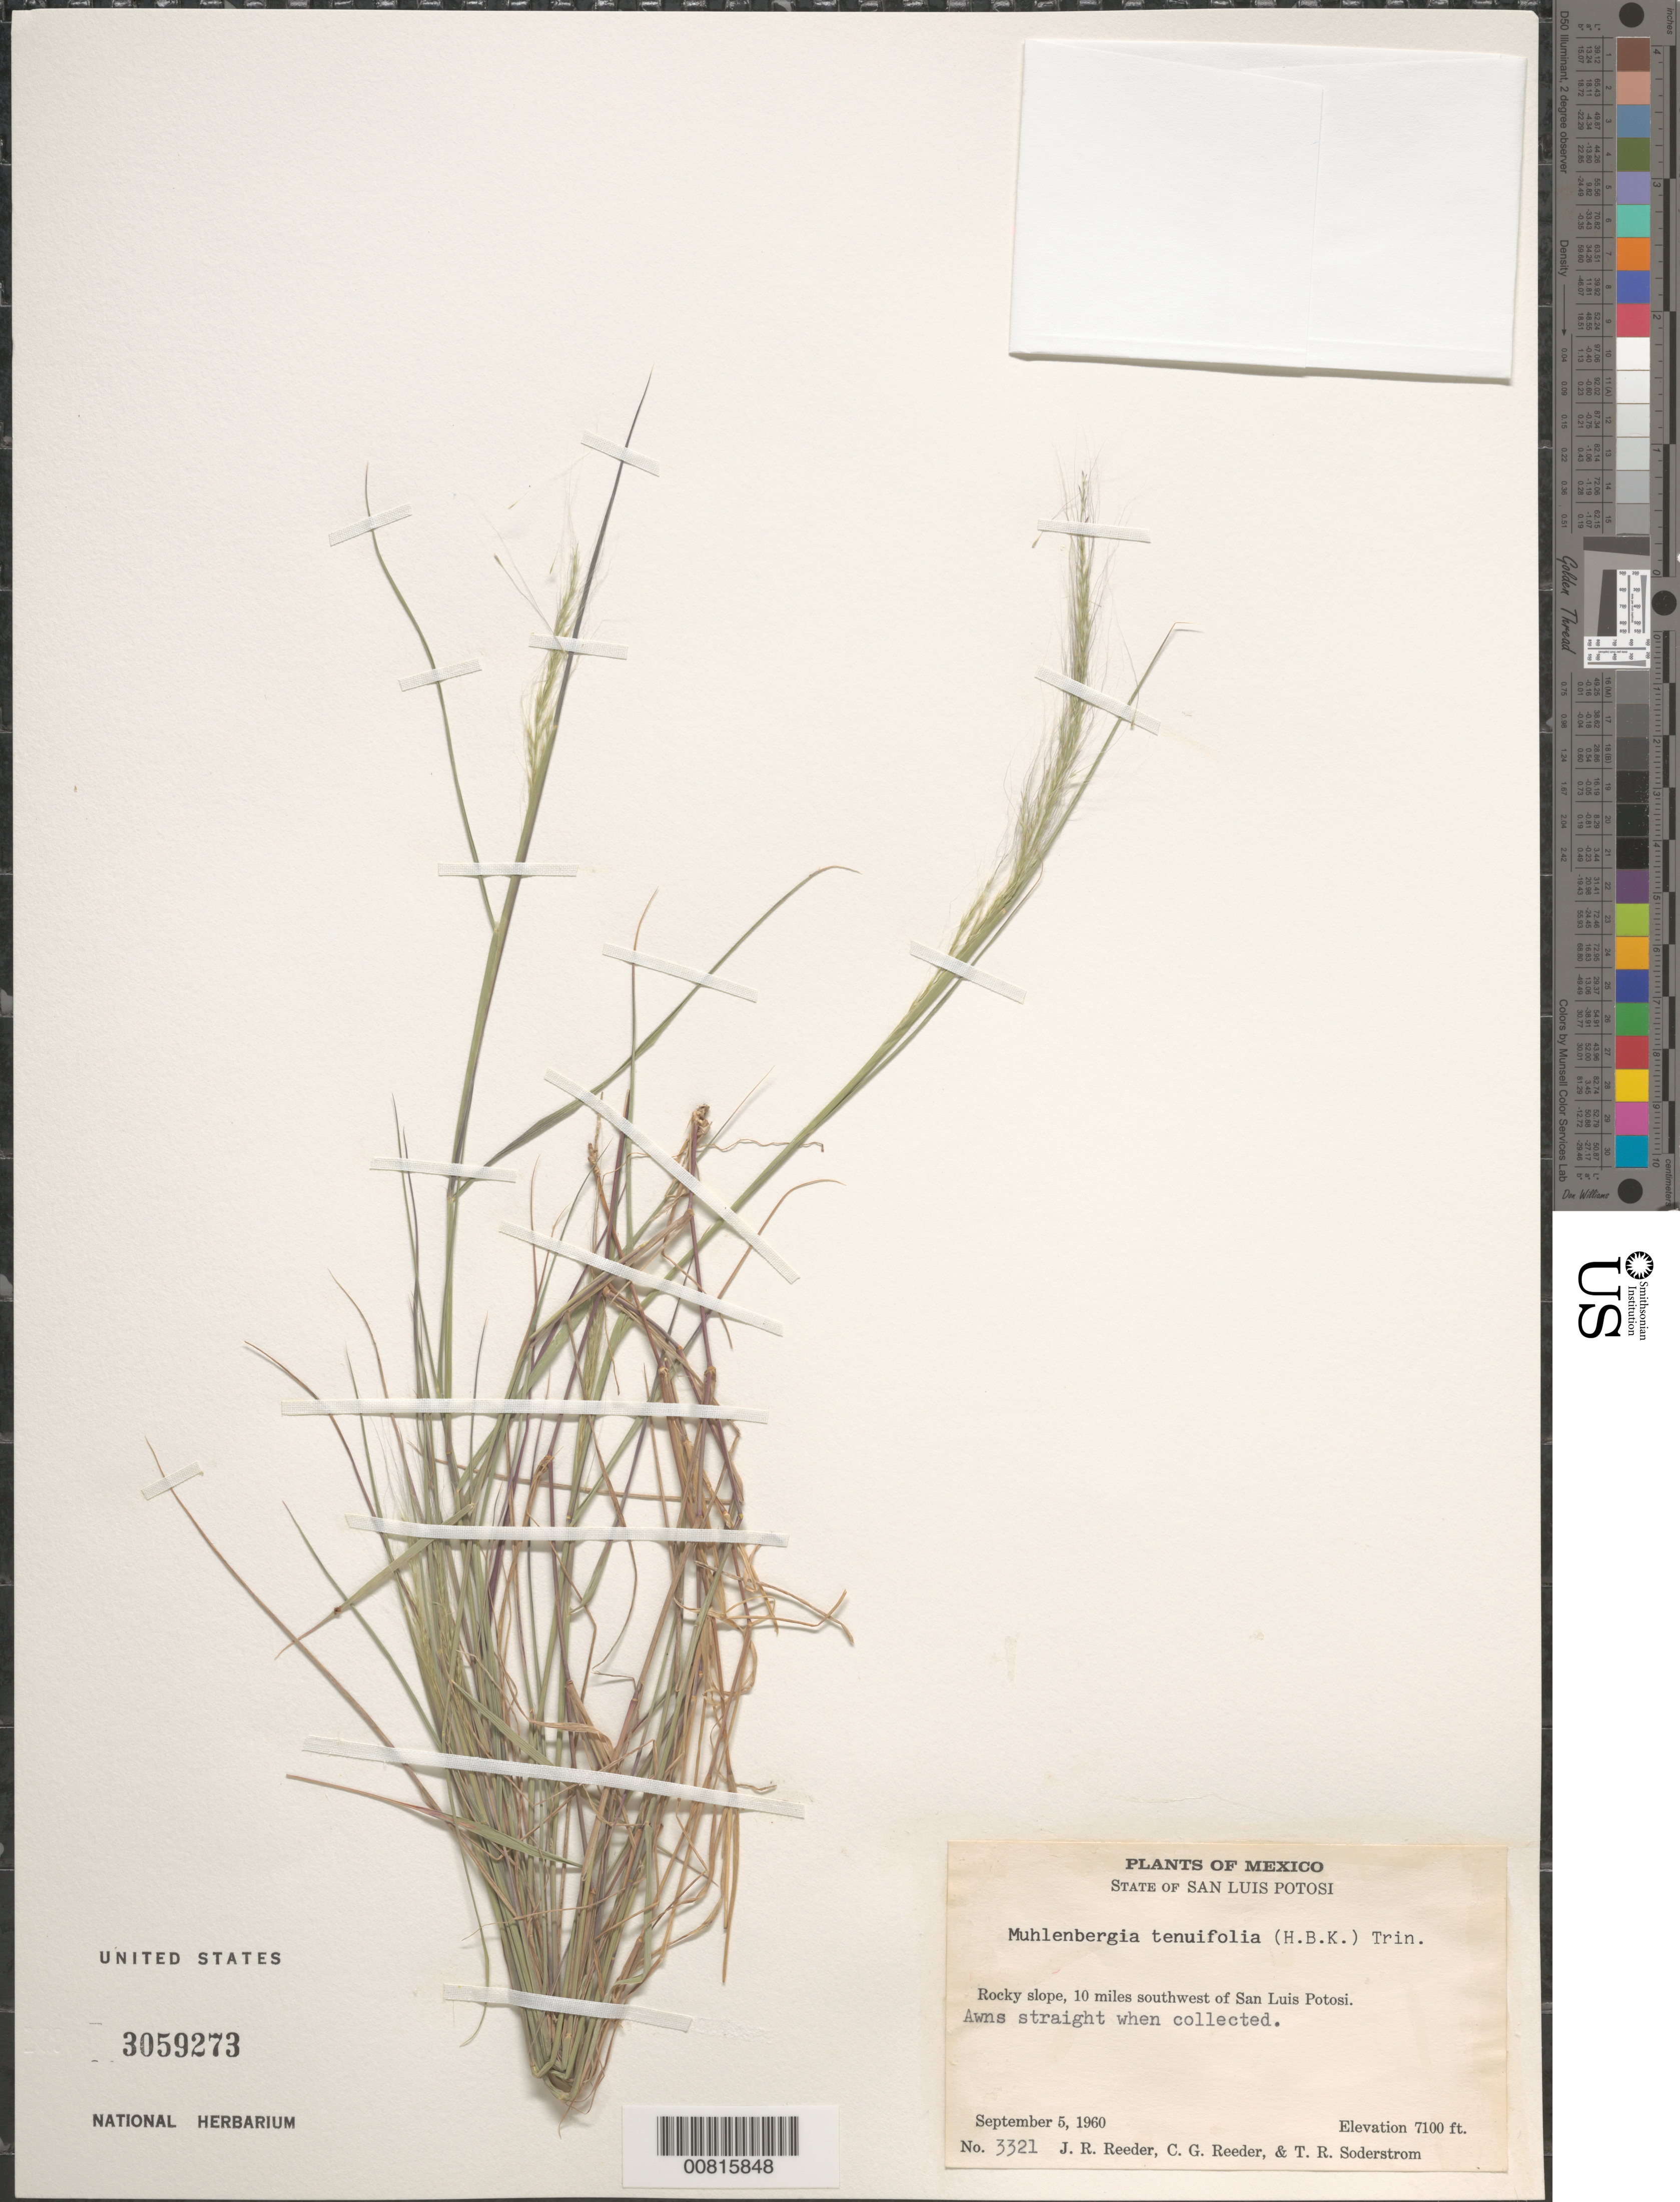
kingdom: Plantae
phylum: Tracheophyta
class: Liliopsida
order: Poales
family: Poaceae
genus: Muhlenbergia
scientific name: Muhlenbergia tenuifolia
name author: (Kunth) Kunth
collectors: J. R. Reeder & C. G. Reeder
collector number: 3321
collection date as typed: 05 Sep 1960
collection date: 1960-09-05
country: Mexico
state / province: San Luis Potosi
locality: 10 mi SW of San Luis Potosi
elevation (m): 2164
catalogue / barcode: US 3059273